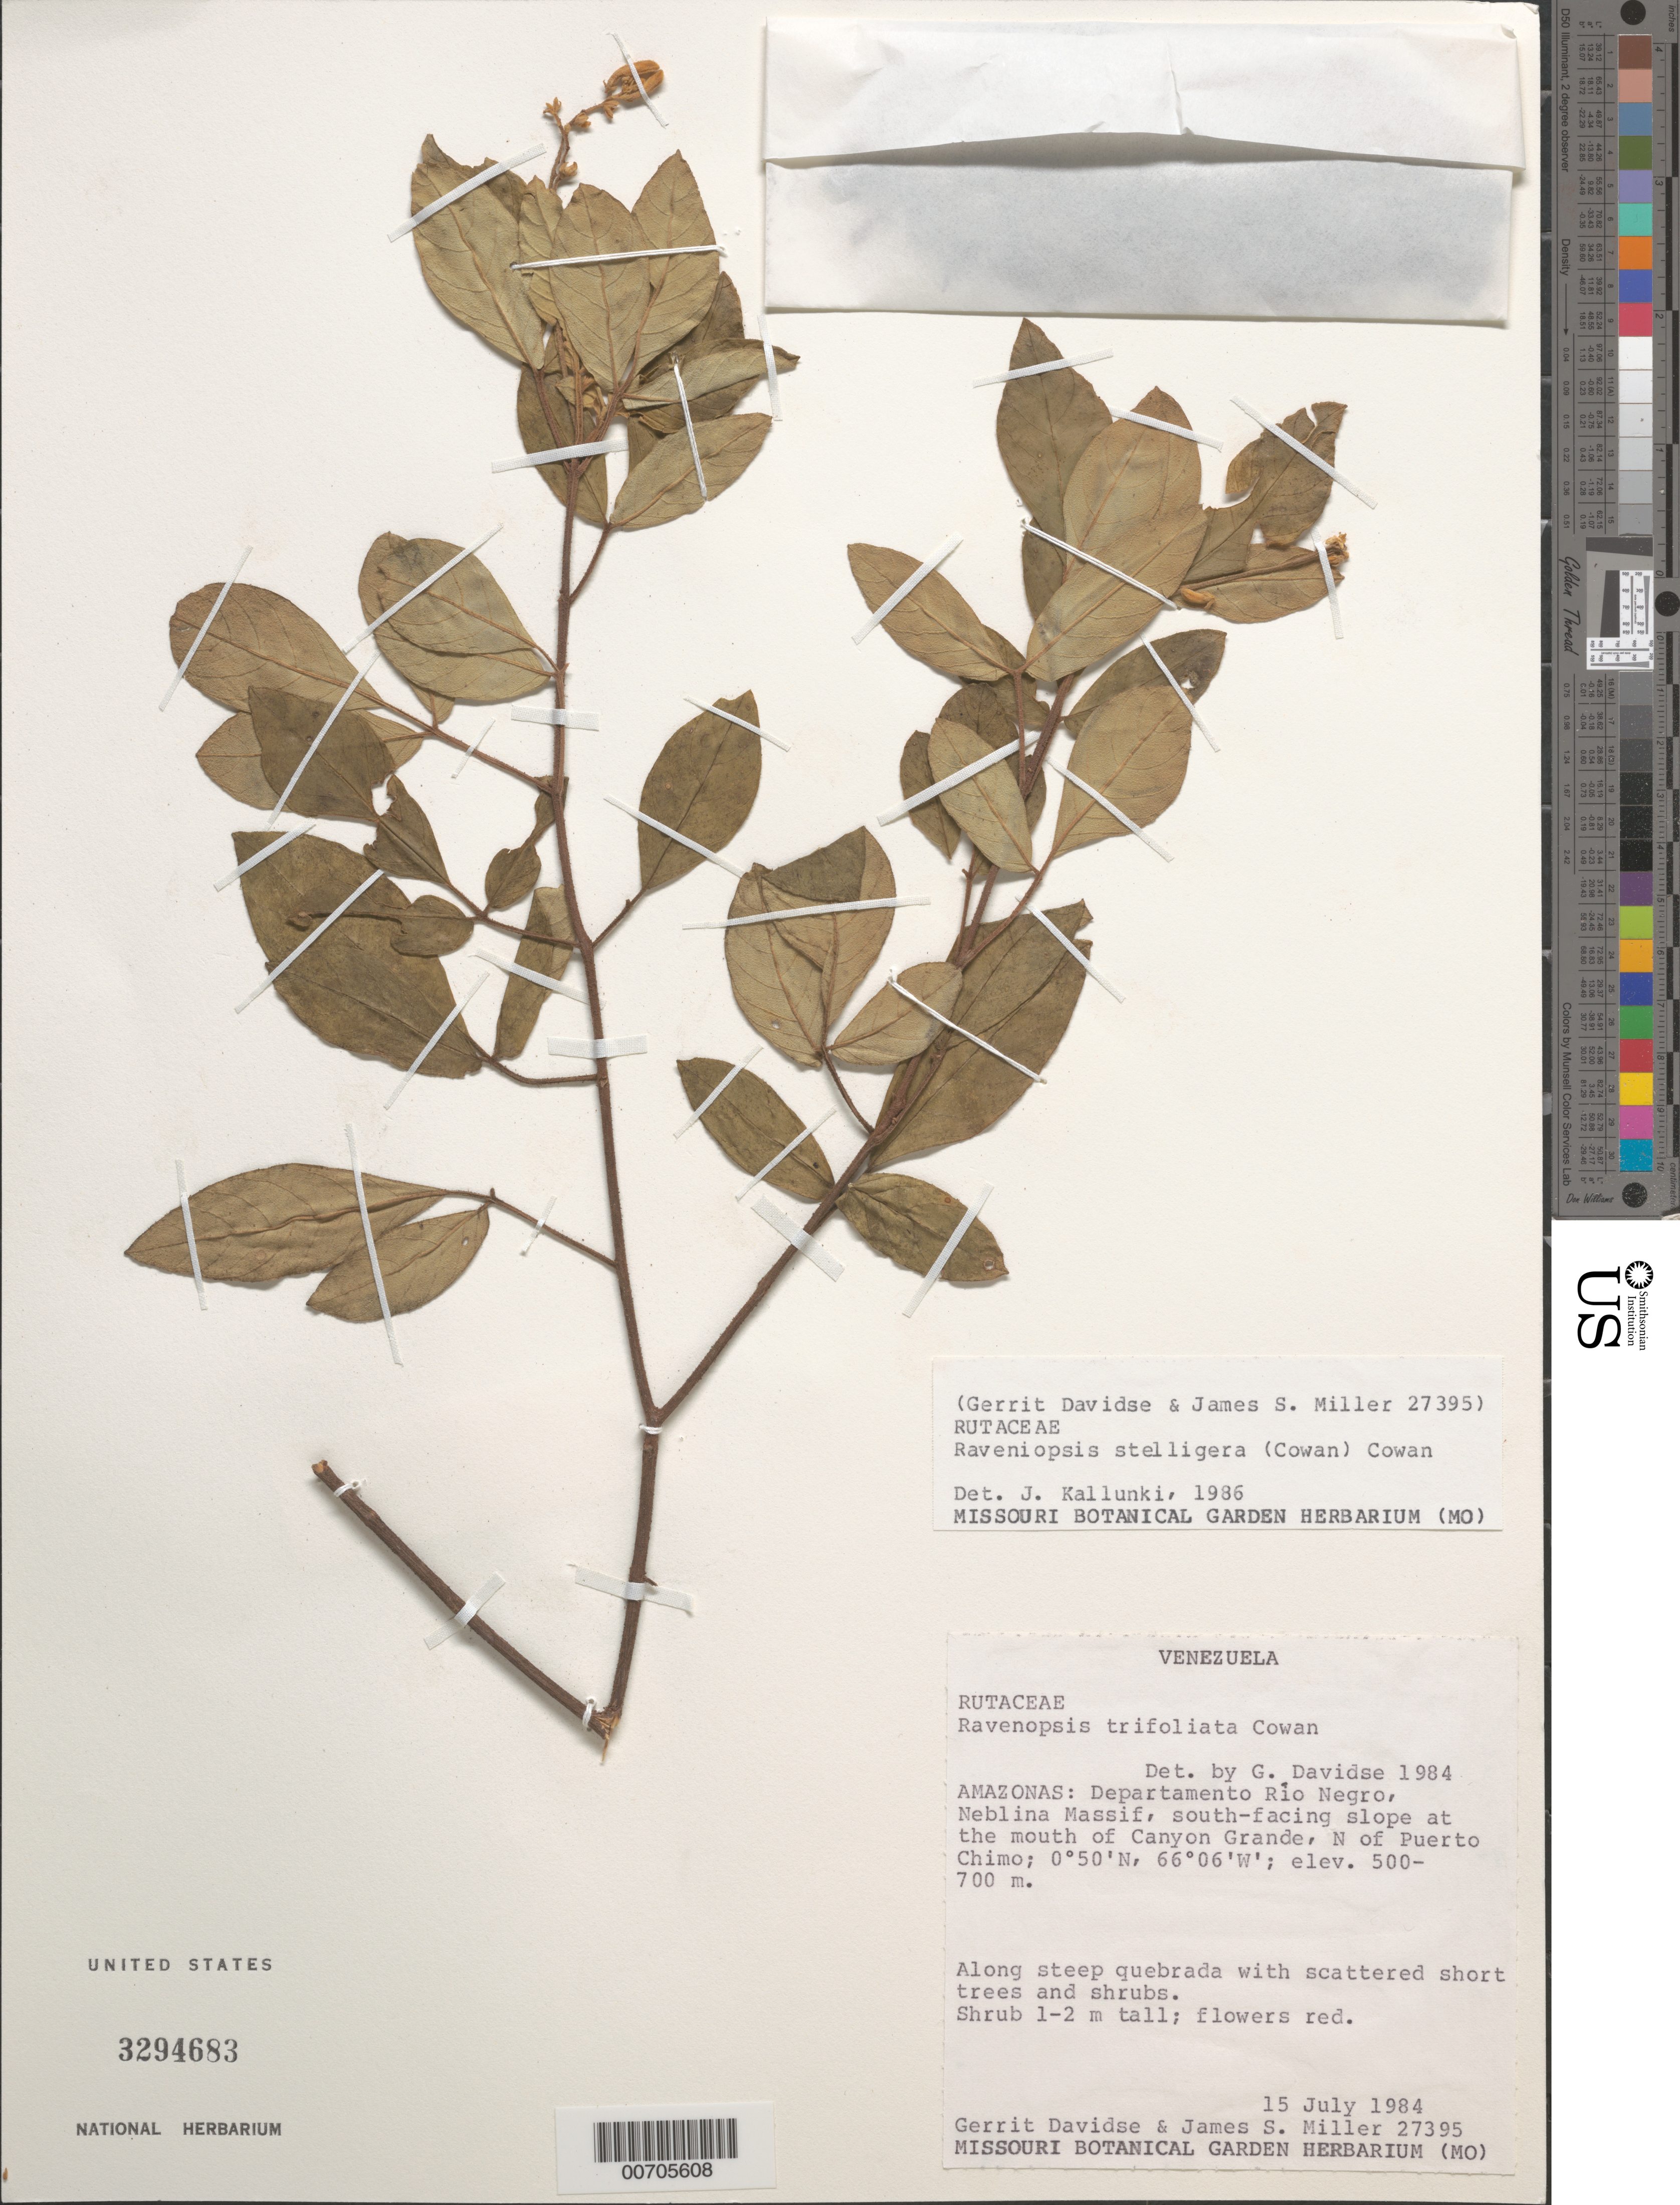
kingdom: Plantae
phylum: Tracheophyta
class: Magnoliopsida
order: Sapindales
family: Rutaceae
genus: Raveniopsis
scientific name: Raveniopsis stelligera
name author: (R.S. Cowan) R.S. Cowan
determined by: Kallunki, Jacquelyn A.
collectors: G. Davidse & J. S. Miller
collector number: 27395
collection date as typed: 15-Jul-84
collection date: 1984-07-15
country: Venezuela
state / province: Amazonas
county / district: Río Negro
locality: Neblina Massif, Canyon Grande, N of Puerto Chimo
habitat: Along steep quebrada with scattered short trees and shrubs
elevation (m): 500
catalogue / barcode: US 3294683